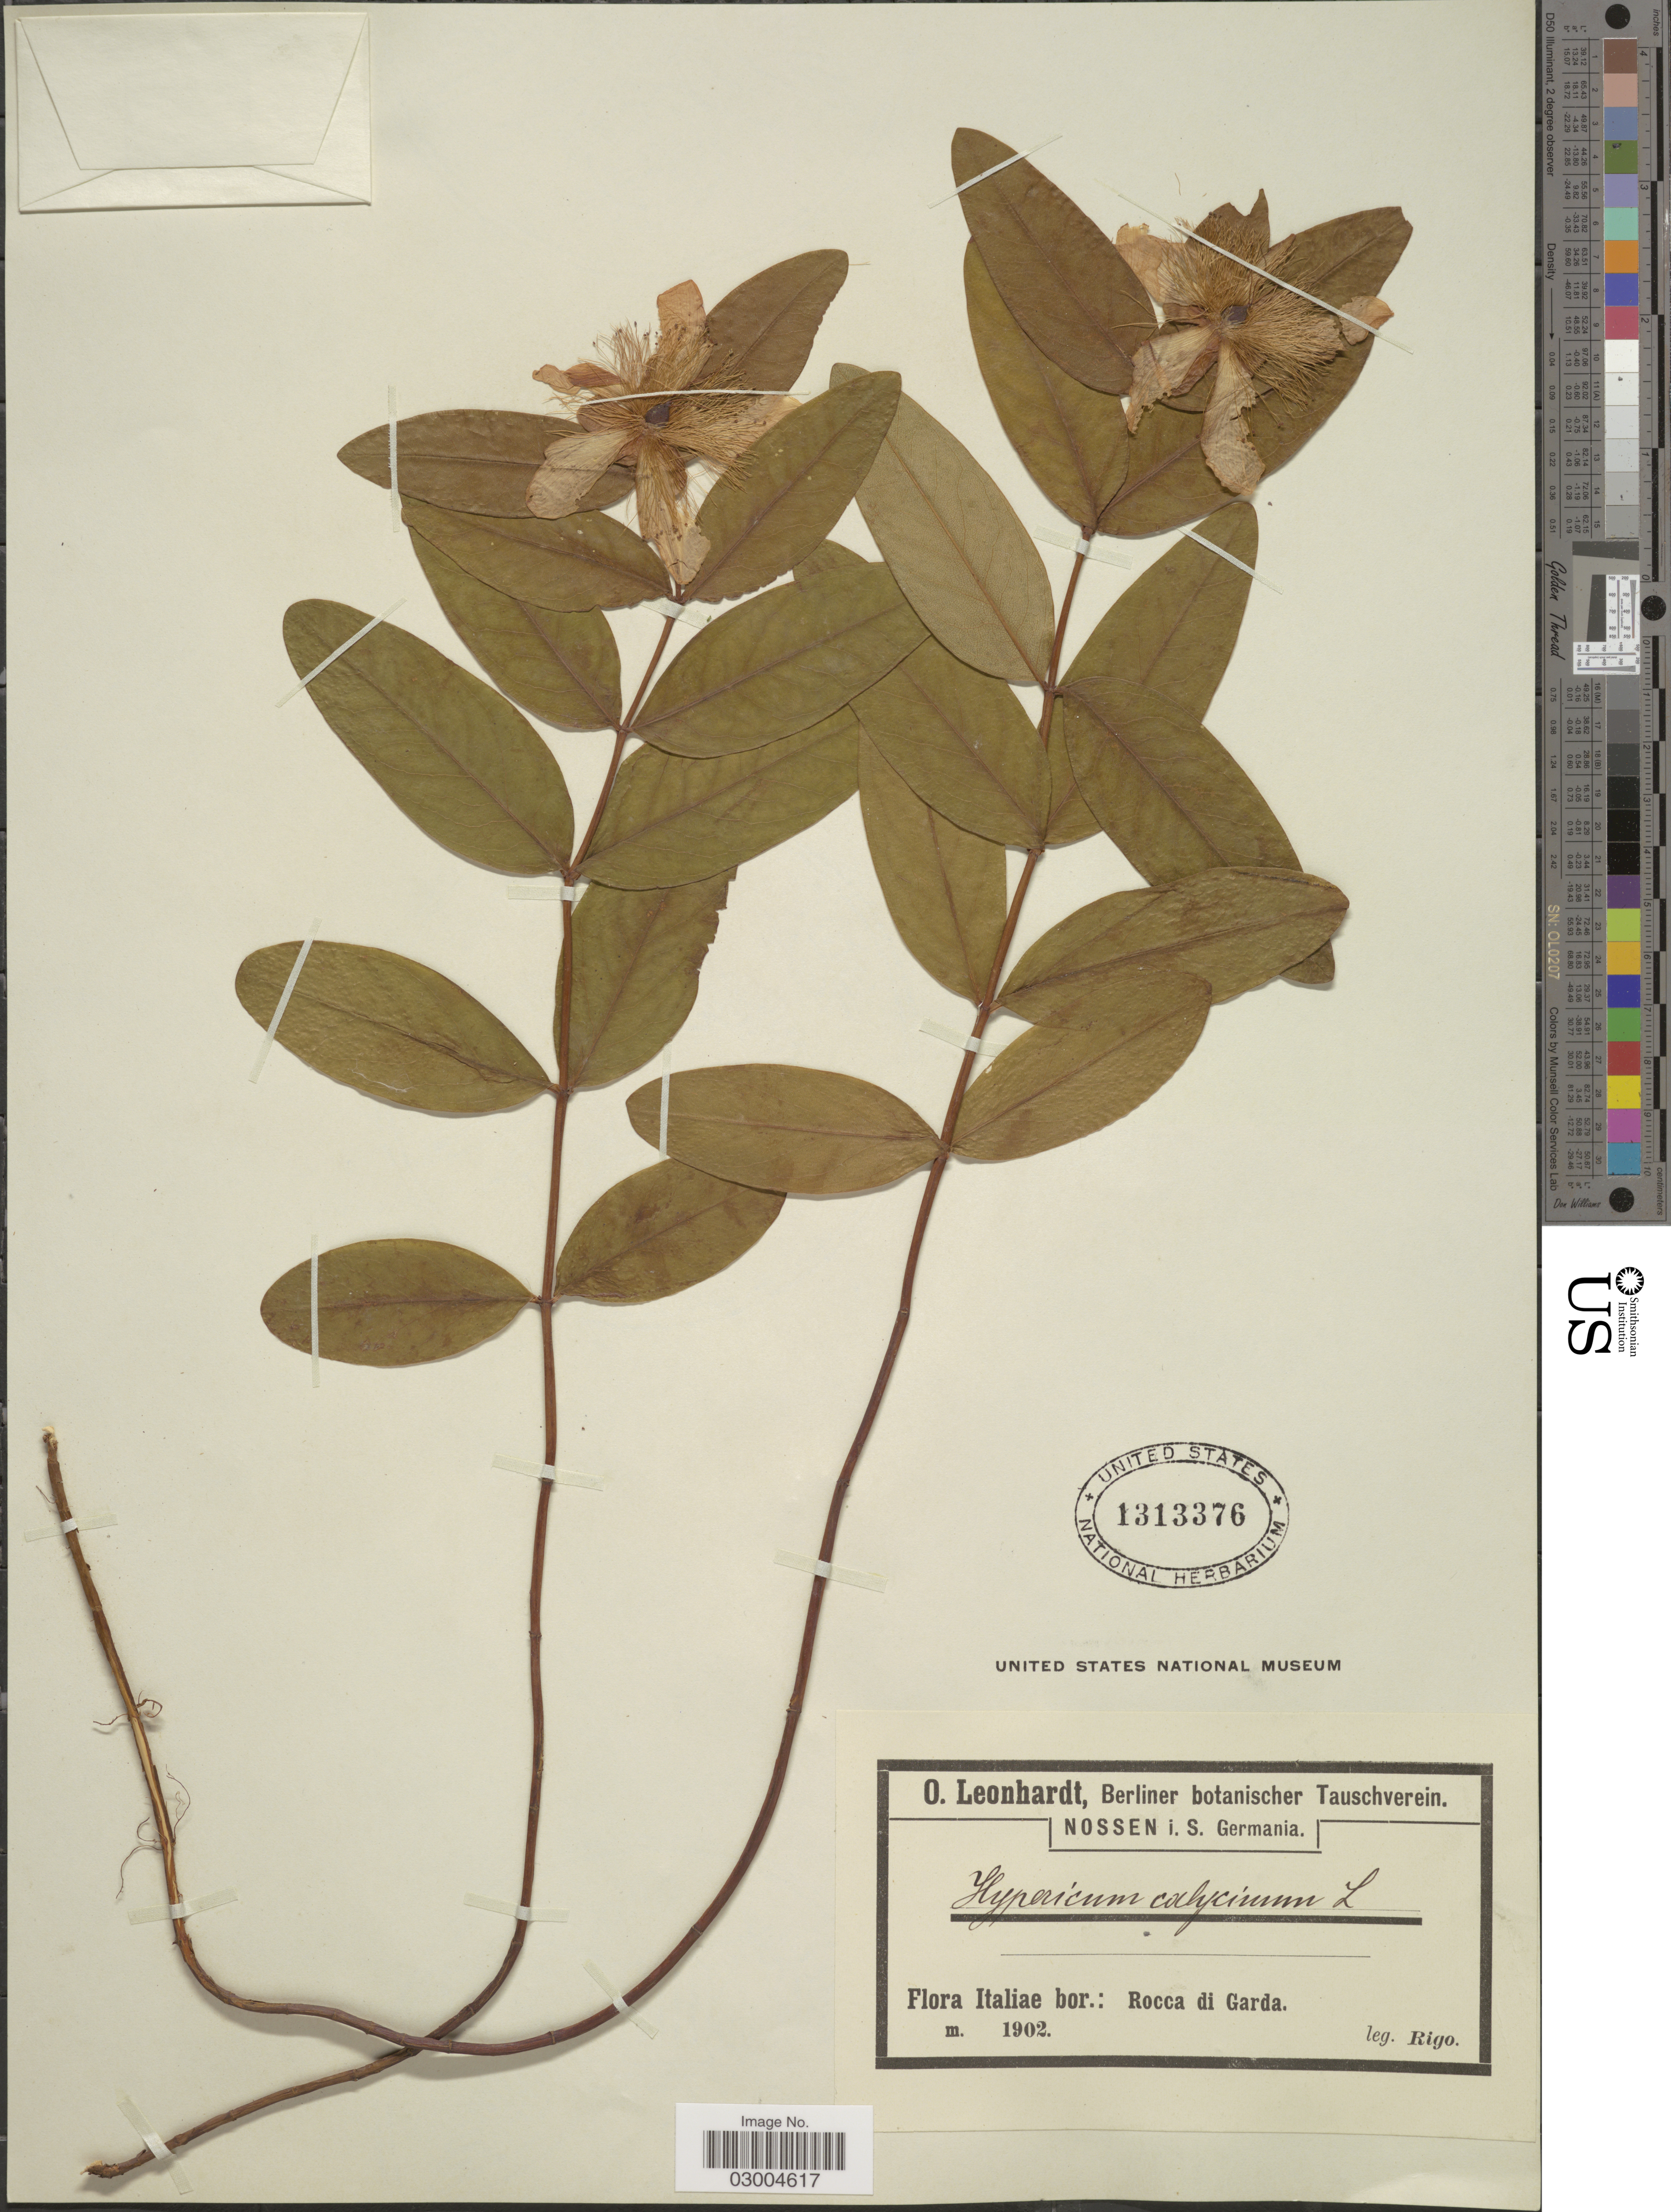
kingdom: Plantae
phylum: Tracheophyta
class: Magnoliopsida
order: Malpighiales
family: Hypericaceae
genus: Hypericum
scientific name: Hypericum calycinum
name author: L.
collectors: -- Rigo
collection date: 1902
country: Italy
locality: Rocca di Garda.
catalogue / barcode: US 1313376